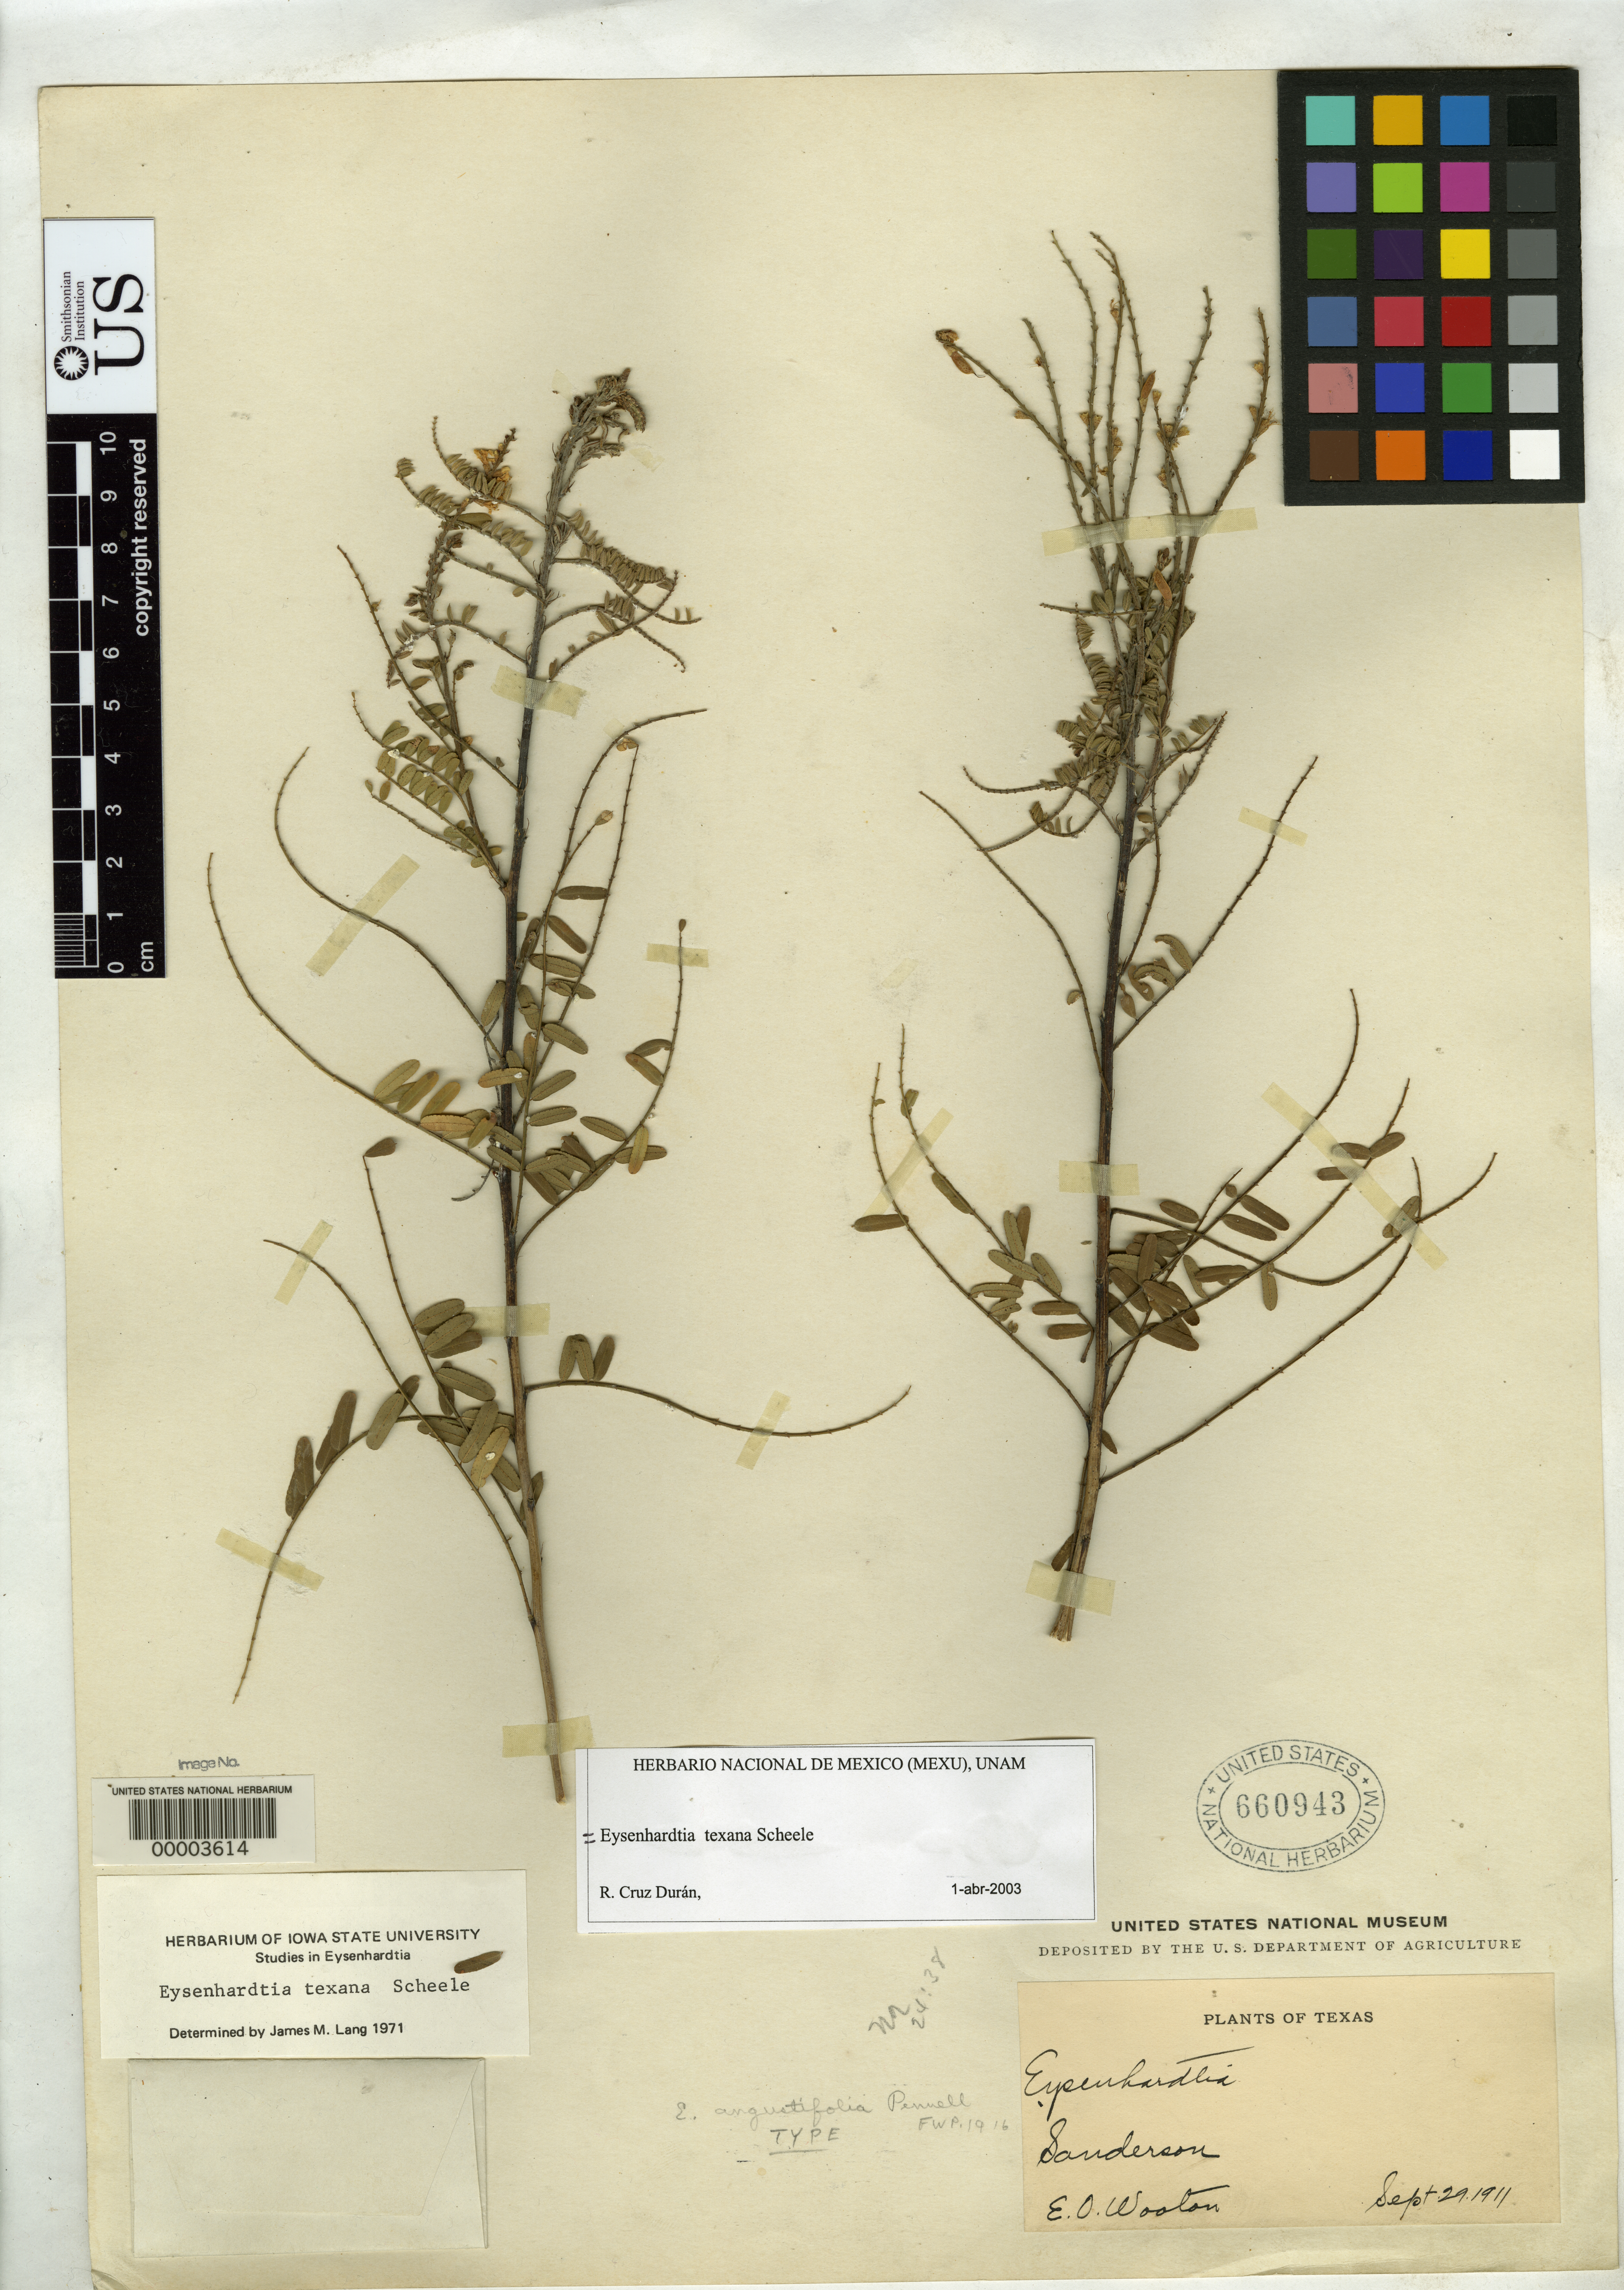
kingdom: Plantae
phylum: Tracheophyta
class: Magnoliopsida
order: Fabales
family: Fabaceae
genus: Eysenhardtia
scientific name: Eysenhardtia angustifolia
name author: Pennell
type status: Holotype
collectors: E. O. Wooton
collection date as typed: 29 Sep 1911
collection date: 1911-09-29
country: United States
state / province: Texas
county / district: Terrill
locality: Sanderson.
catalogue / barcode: US 660943